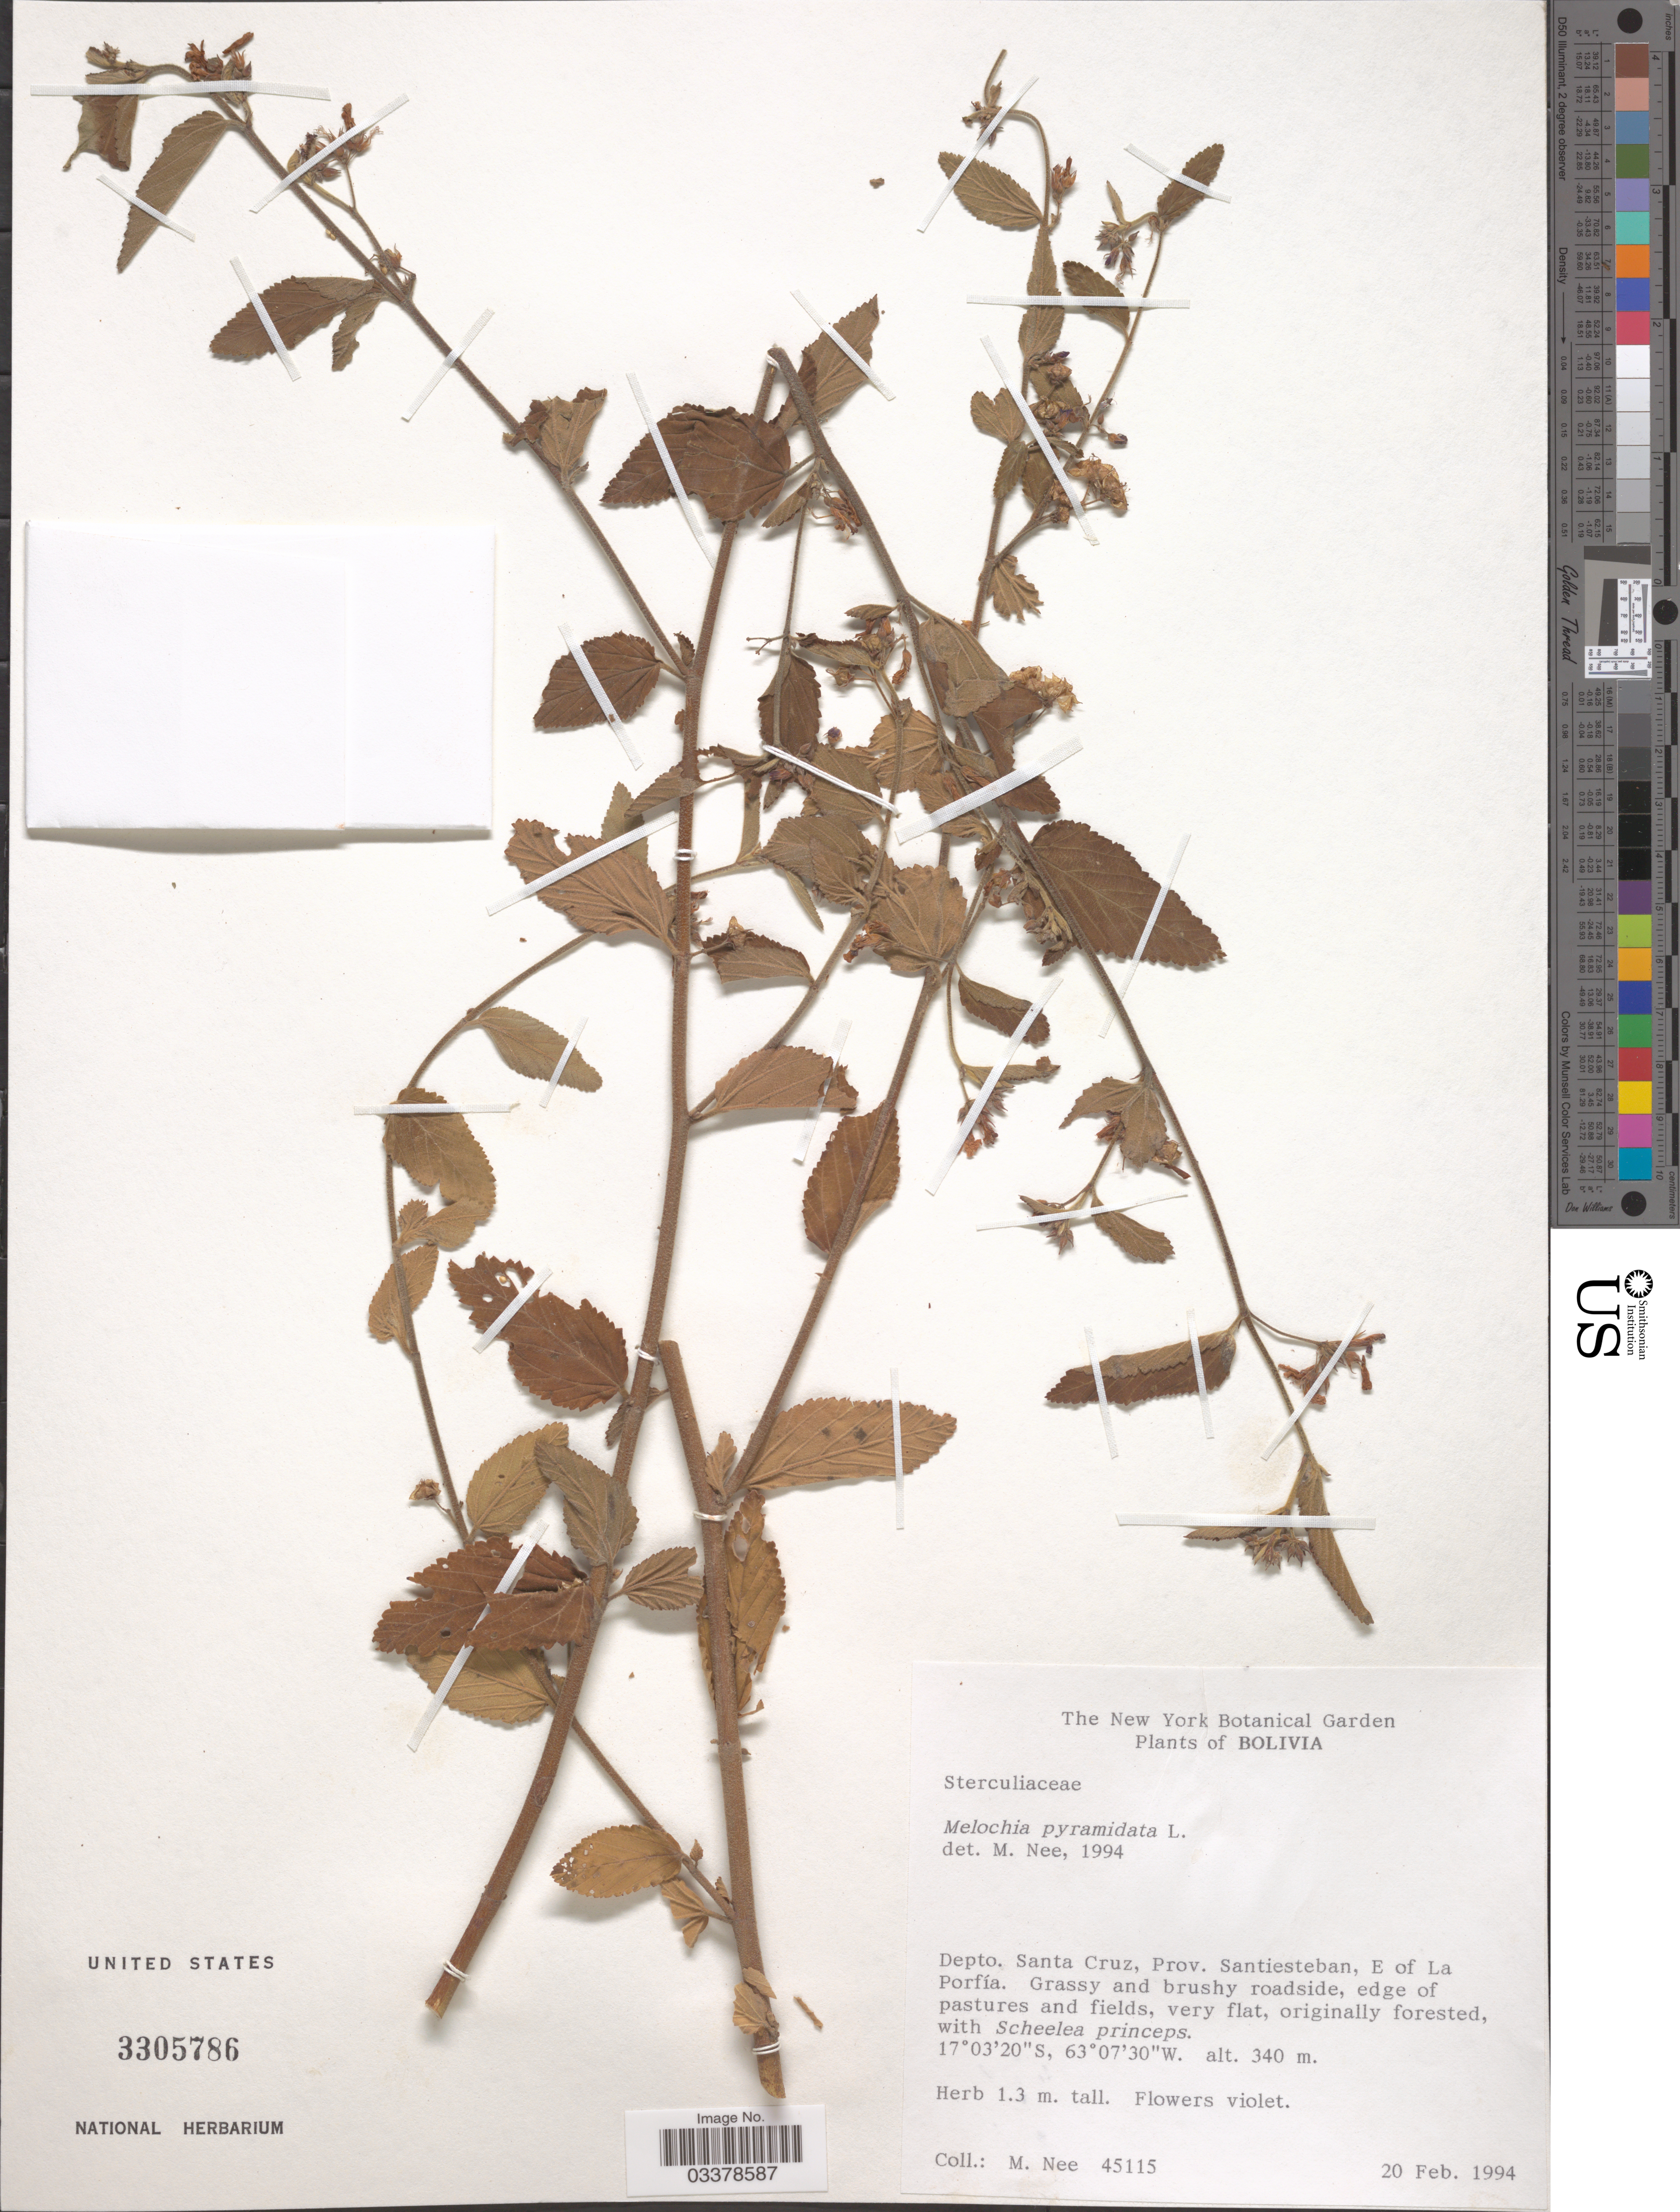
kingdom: Plantae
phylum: Tracheophyta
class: Magnoliopsida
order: Malvales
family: Malvaceae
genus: Melochia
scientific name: Melochia pyramidata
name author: L.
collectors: M. Nee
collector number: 45115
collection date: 1994-02-20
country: Bolivia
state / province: Santa Cruz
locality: Depto. Santa Cruz, Prov. Santiesteban, E of La Porfía.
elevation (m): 340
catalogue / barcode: US 3305786